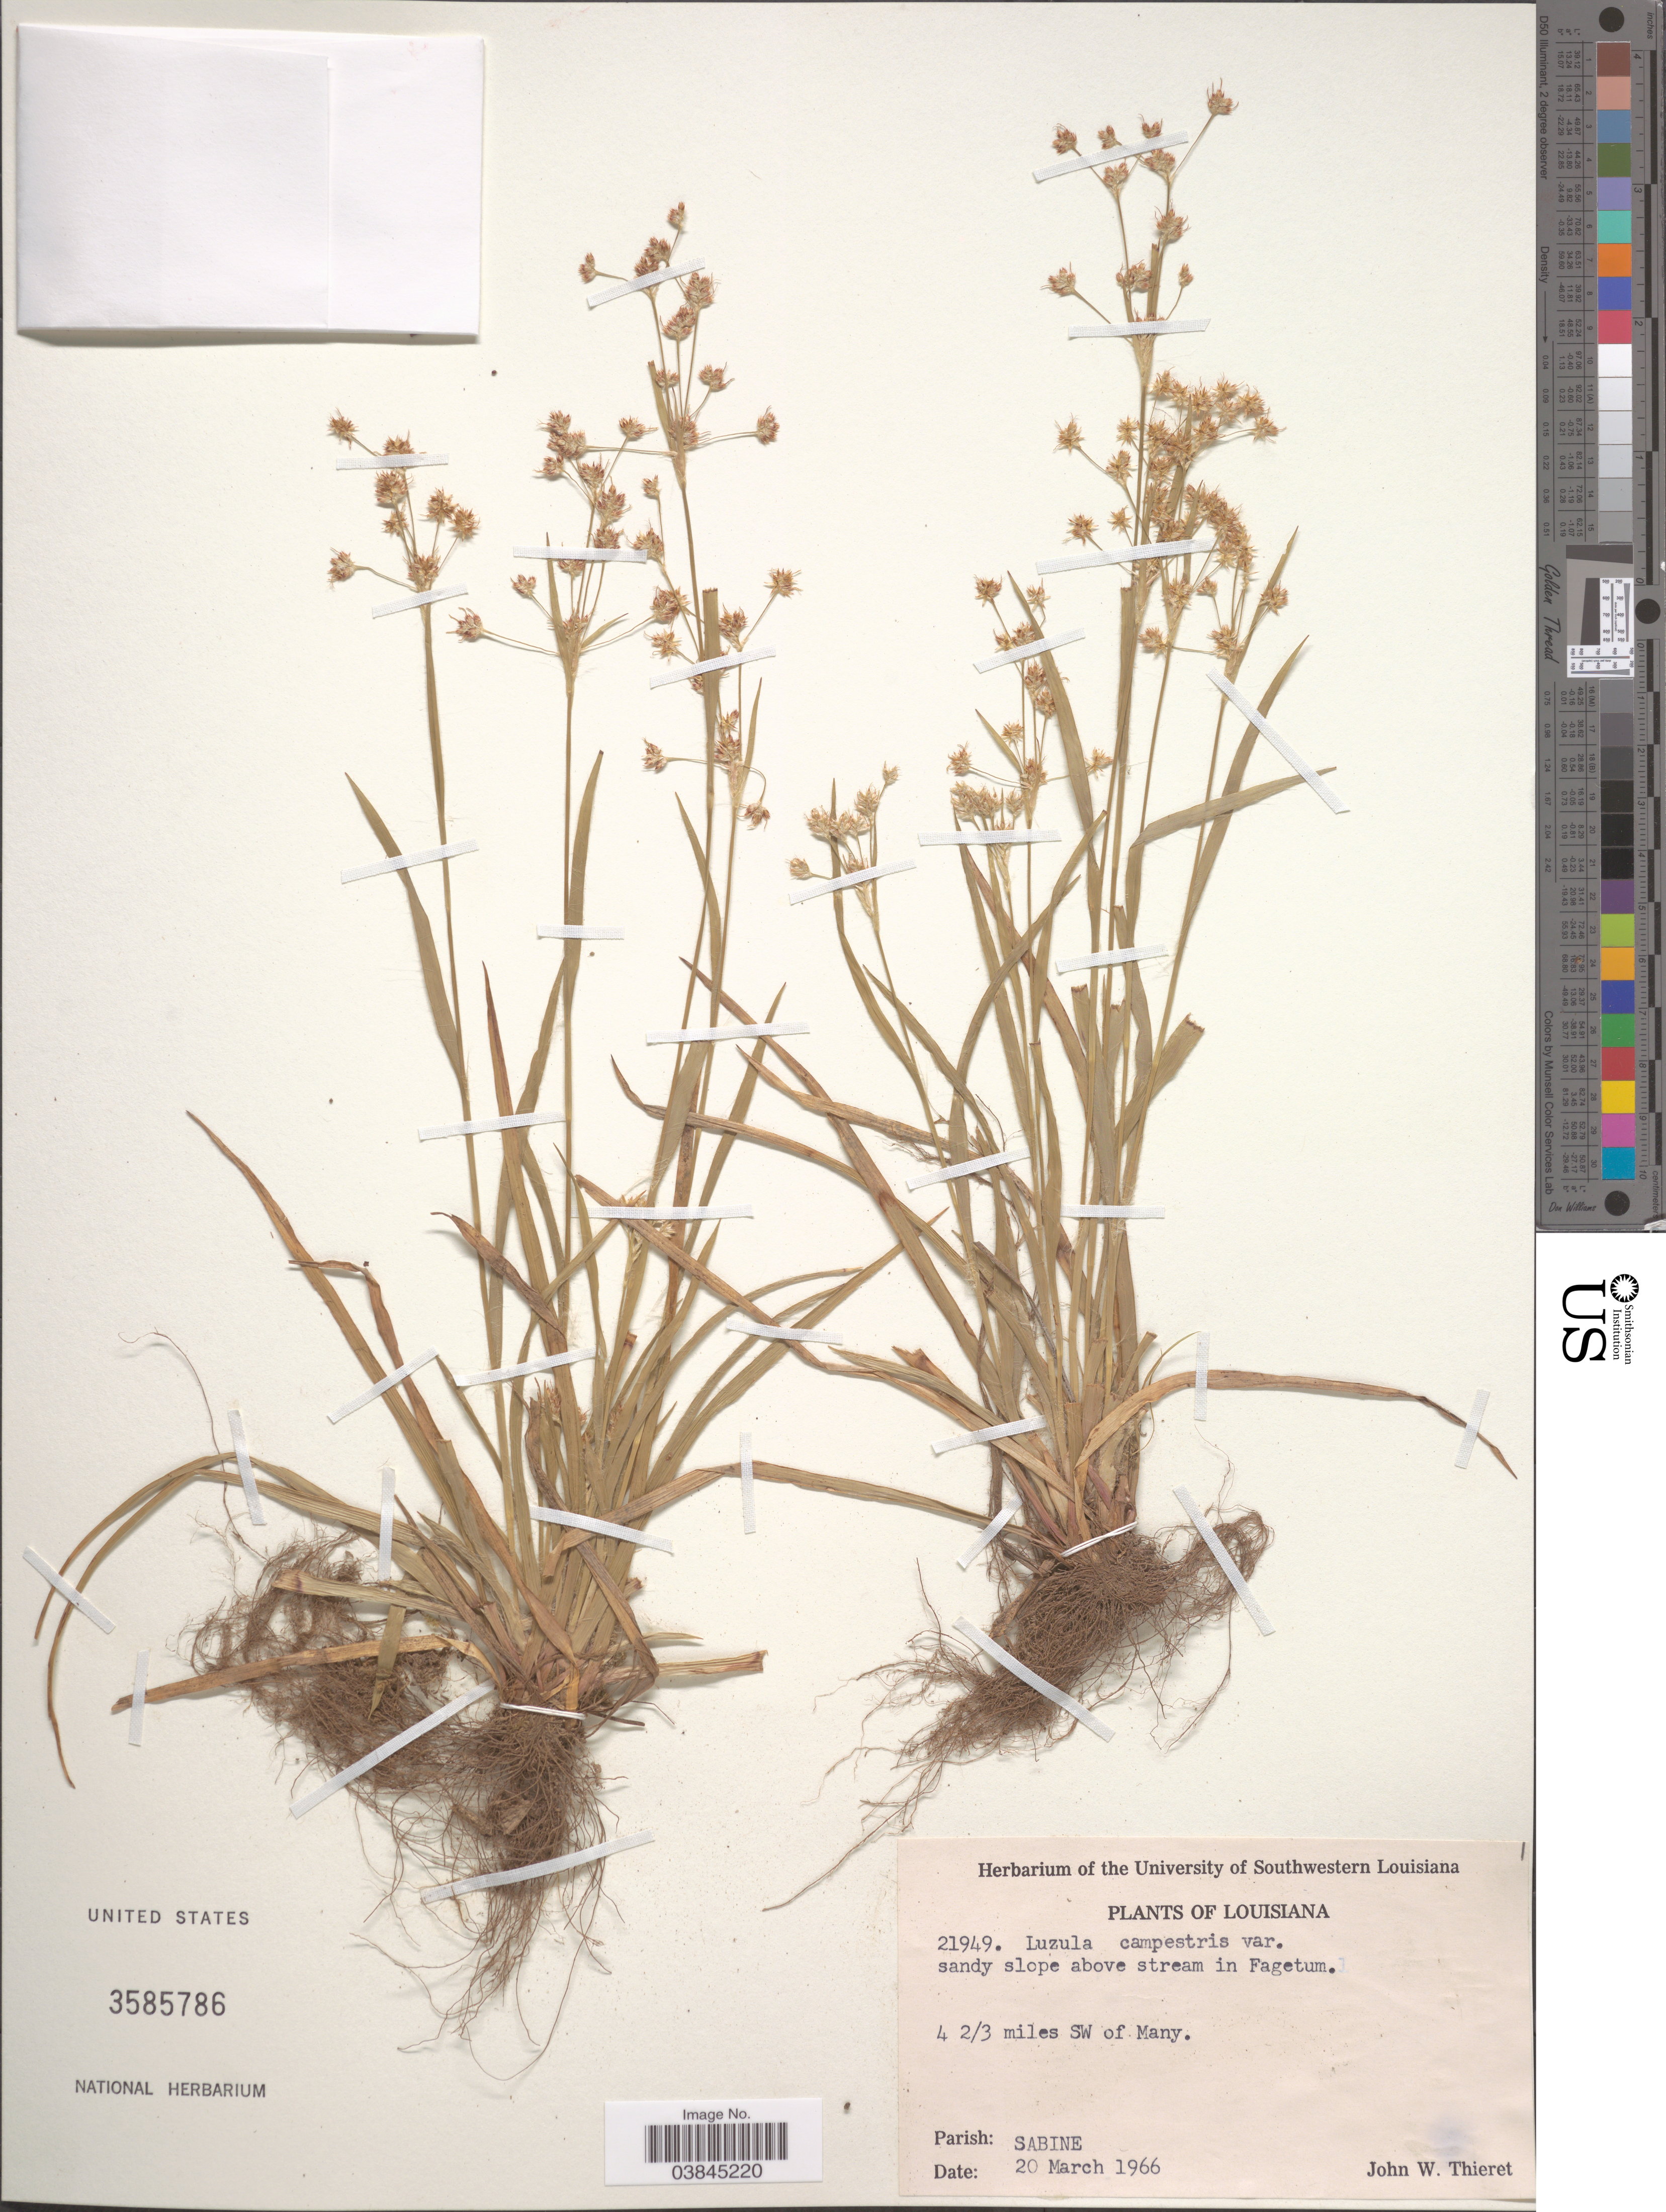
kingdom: Plantae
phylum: Tracheophyta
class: Liliopsida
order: Poales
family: Juncaceae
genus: Luzula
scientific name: Luzula campestris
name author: (L.) DC.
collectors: J. W. Thieret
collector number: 21949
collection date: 1966-03-20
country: United States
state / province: Louisiana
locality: Above stream in Fagetum. 4 2/3 miles SW of Many. Parish: Sabine.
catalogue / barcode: US 3585786